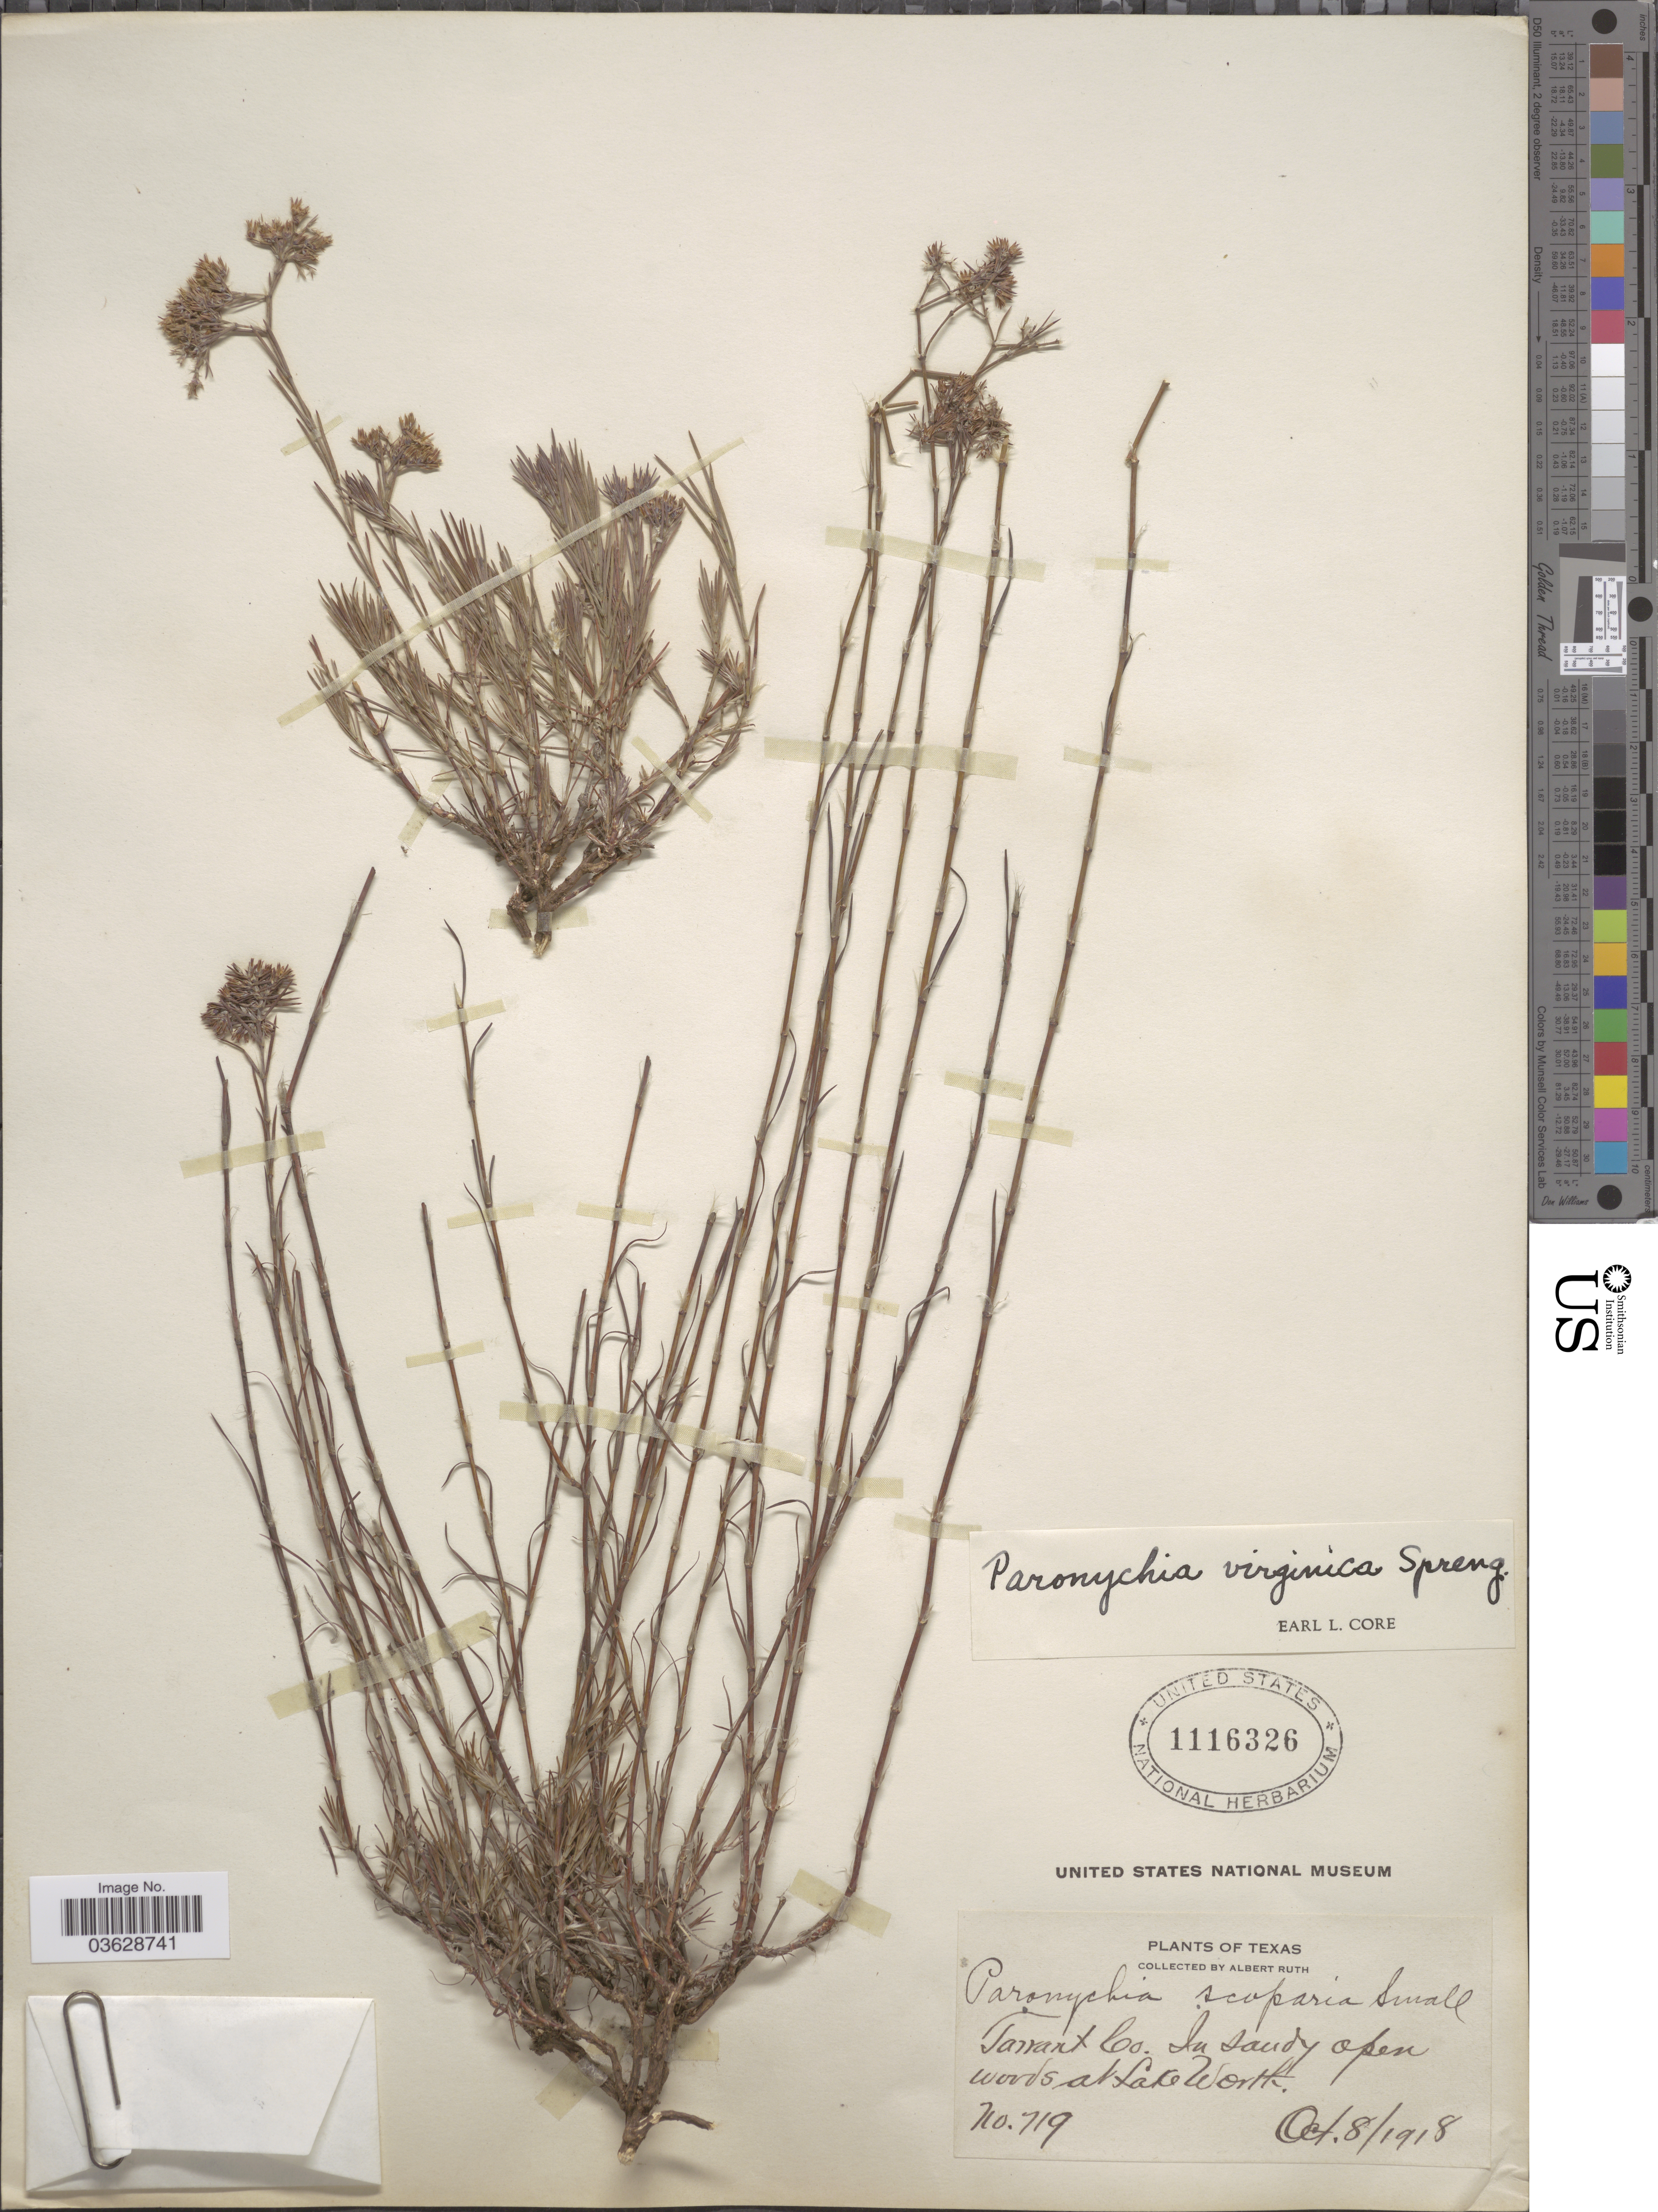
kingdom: Plantae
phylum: Tracheophyta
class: Magnoliopsida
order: Caryophyllales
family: Caryophyllaceae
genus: Paronychia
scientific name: Paronychia virginica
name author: Spreng.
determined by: Core, E. L.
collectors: A. Ruth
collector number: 719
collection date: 1918-10-08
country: United States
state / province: Texas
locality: Tarrant Co. Lake Worth.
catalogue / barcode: US 1116326